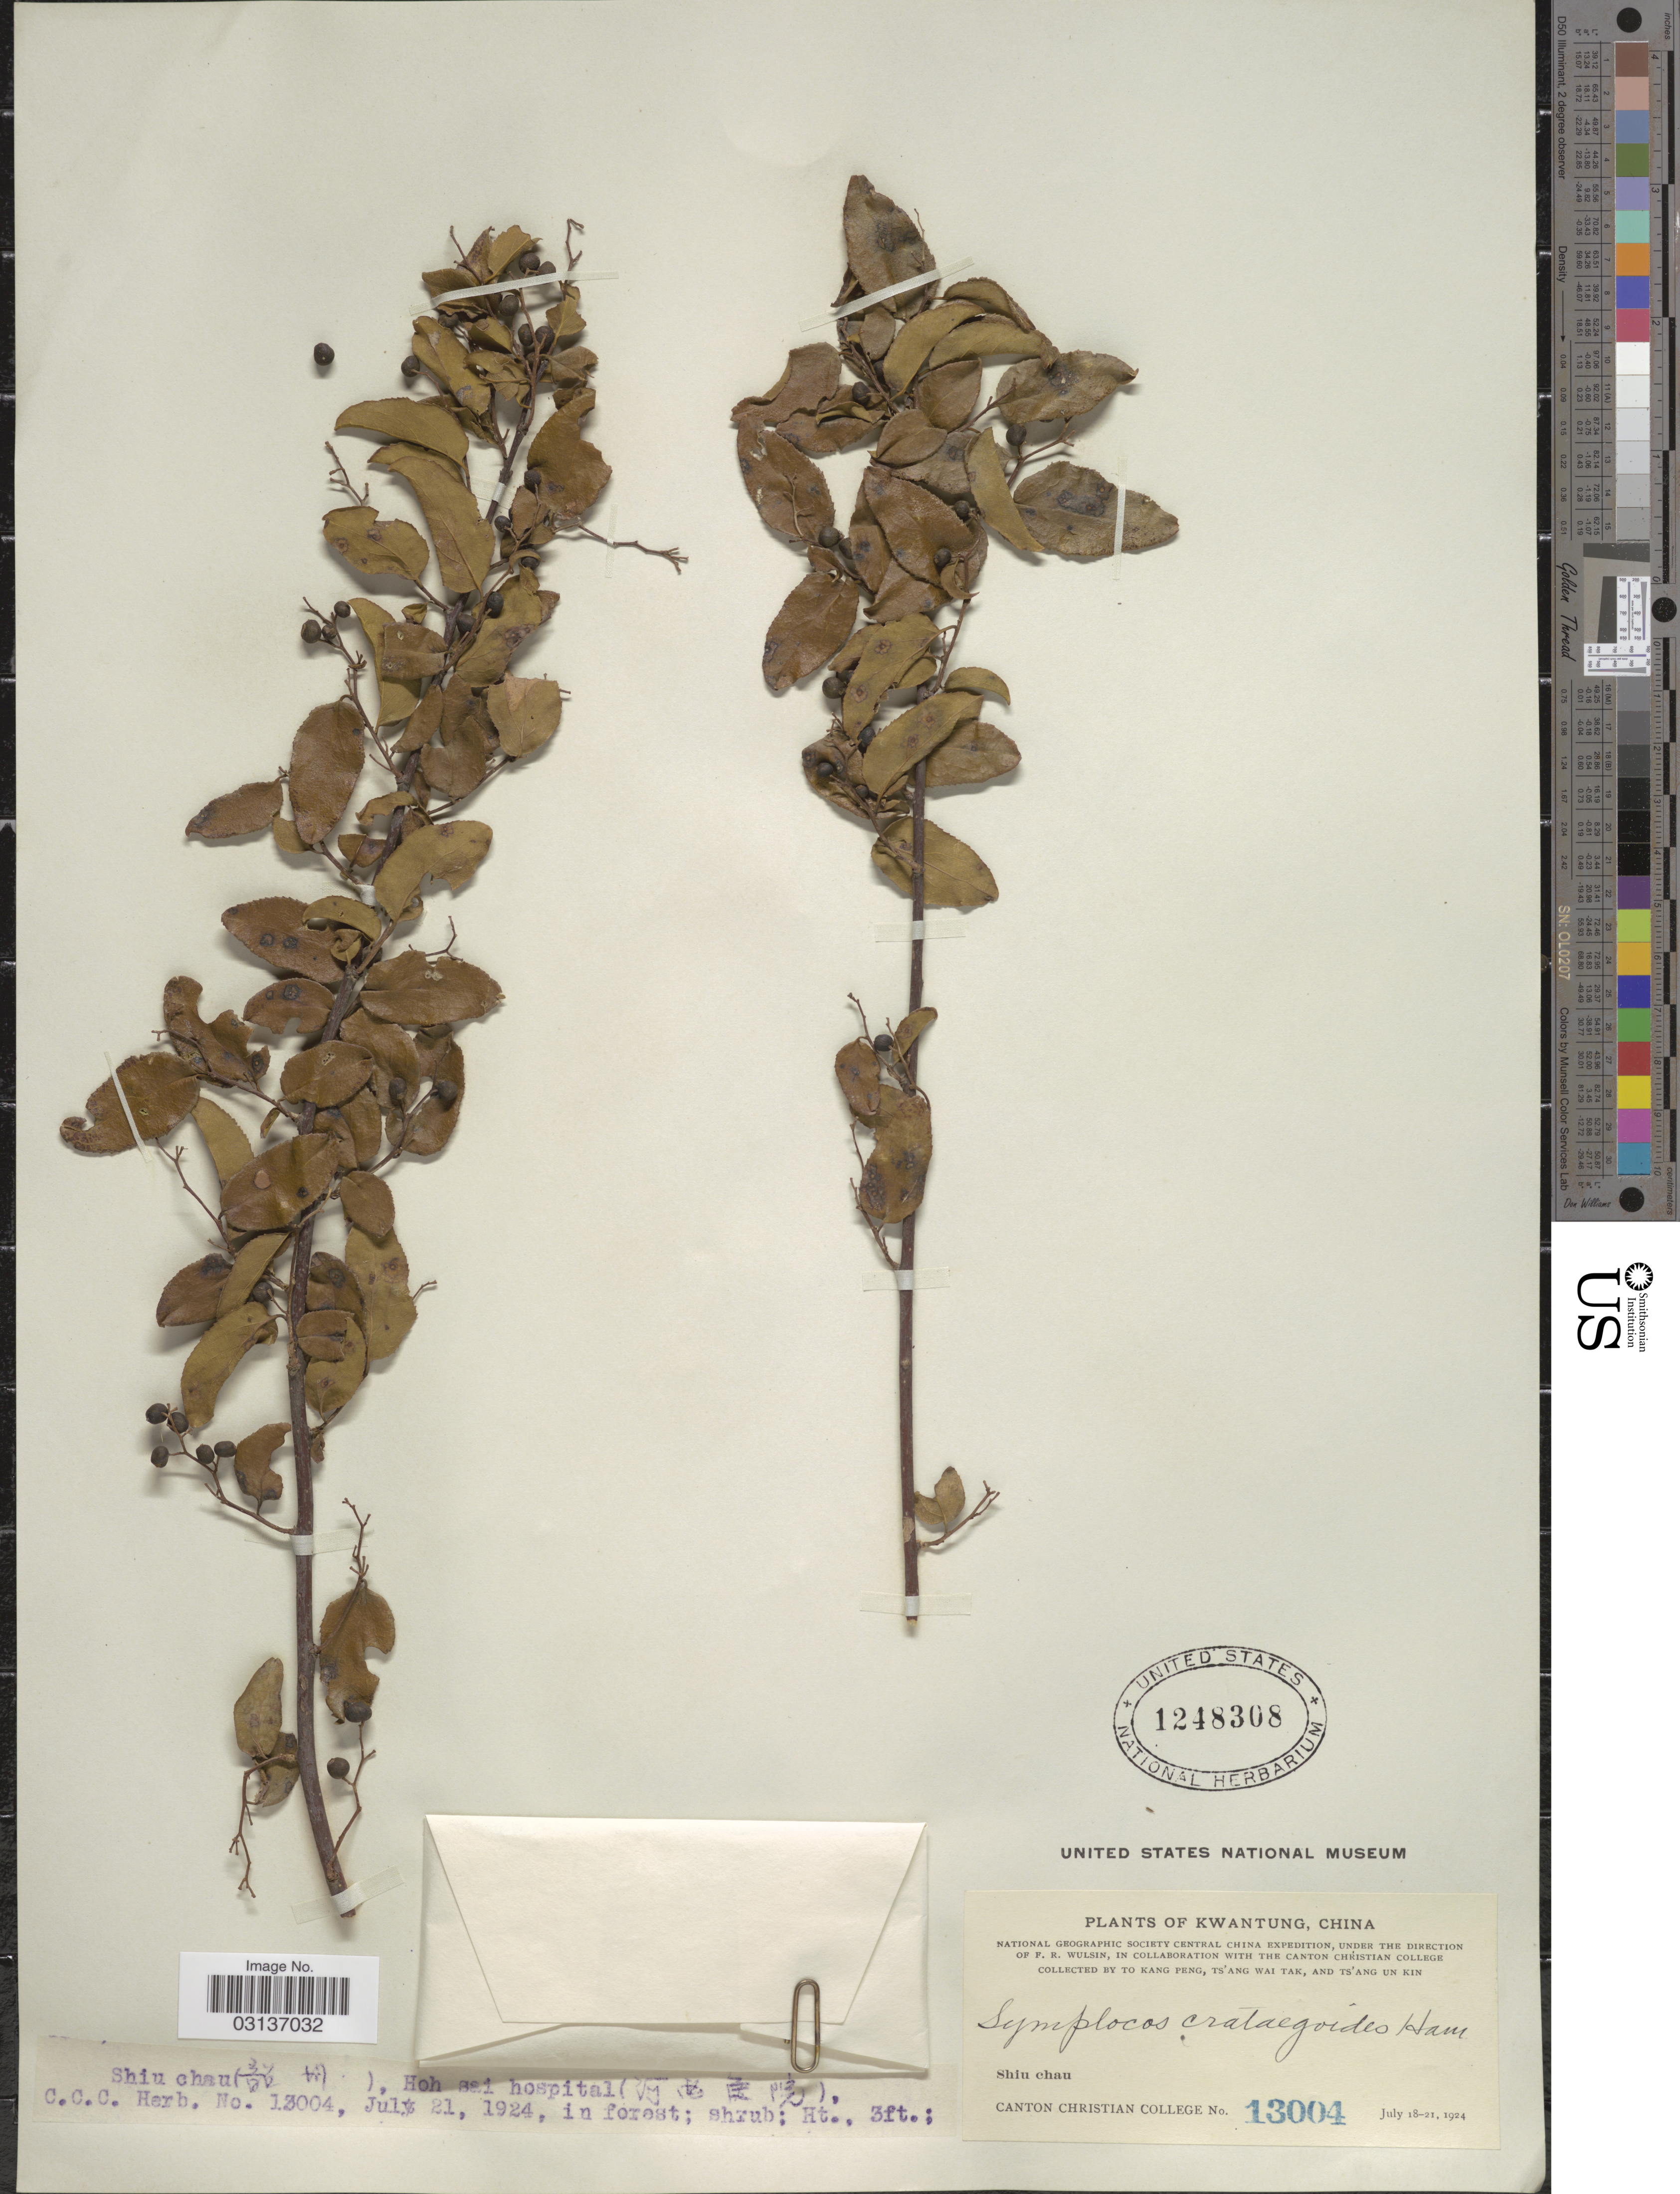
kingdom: Plantae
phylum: Tracheophyta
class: Magnoliopsida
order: Ericales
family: Symplocaceae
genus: Symplocos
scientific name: Symplocos paniculata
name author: Miq.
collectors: To Kang P'eng, W. T. Tsang & Ts' Ang Un Kin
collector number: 13004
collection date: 1924-07-21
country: China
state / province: Guangdong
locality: Kwangtung. Shiu chau. Hoh sai hospital.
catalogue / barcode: US 1248308